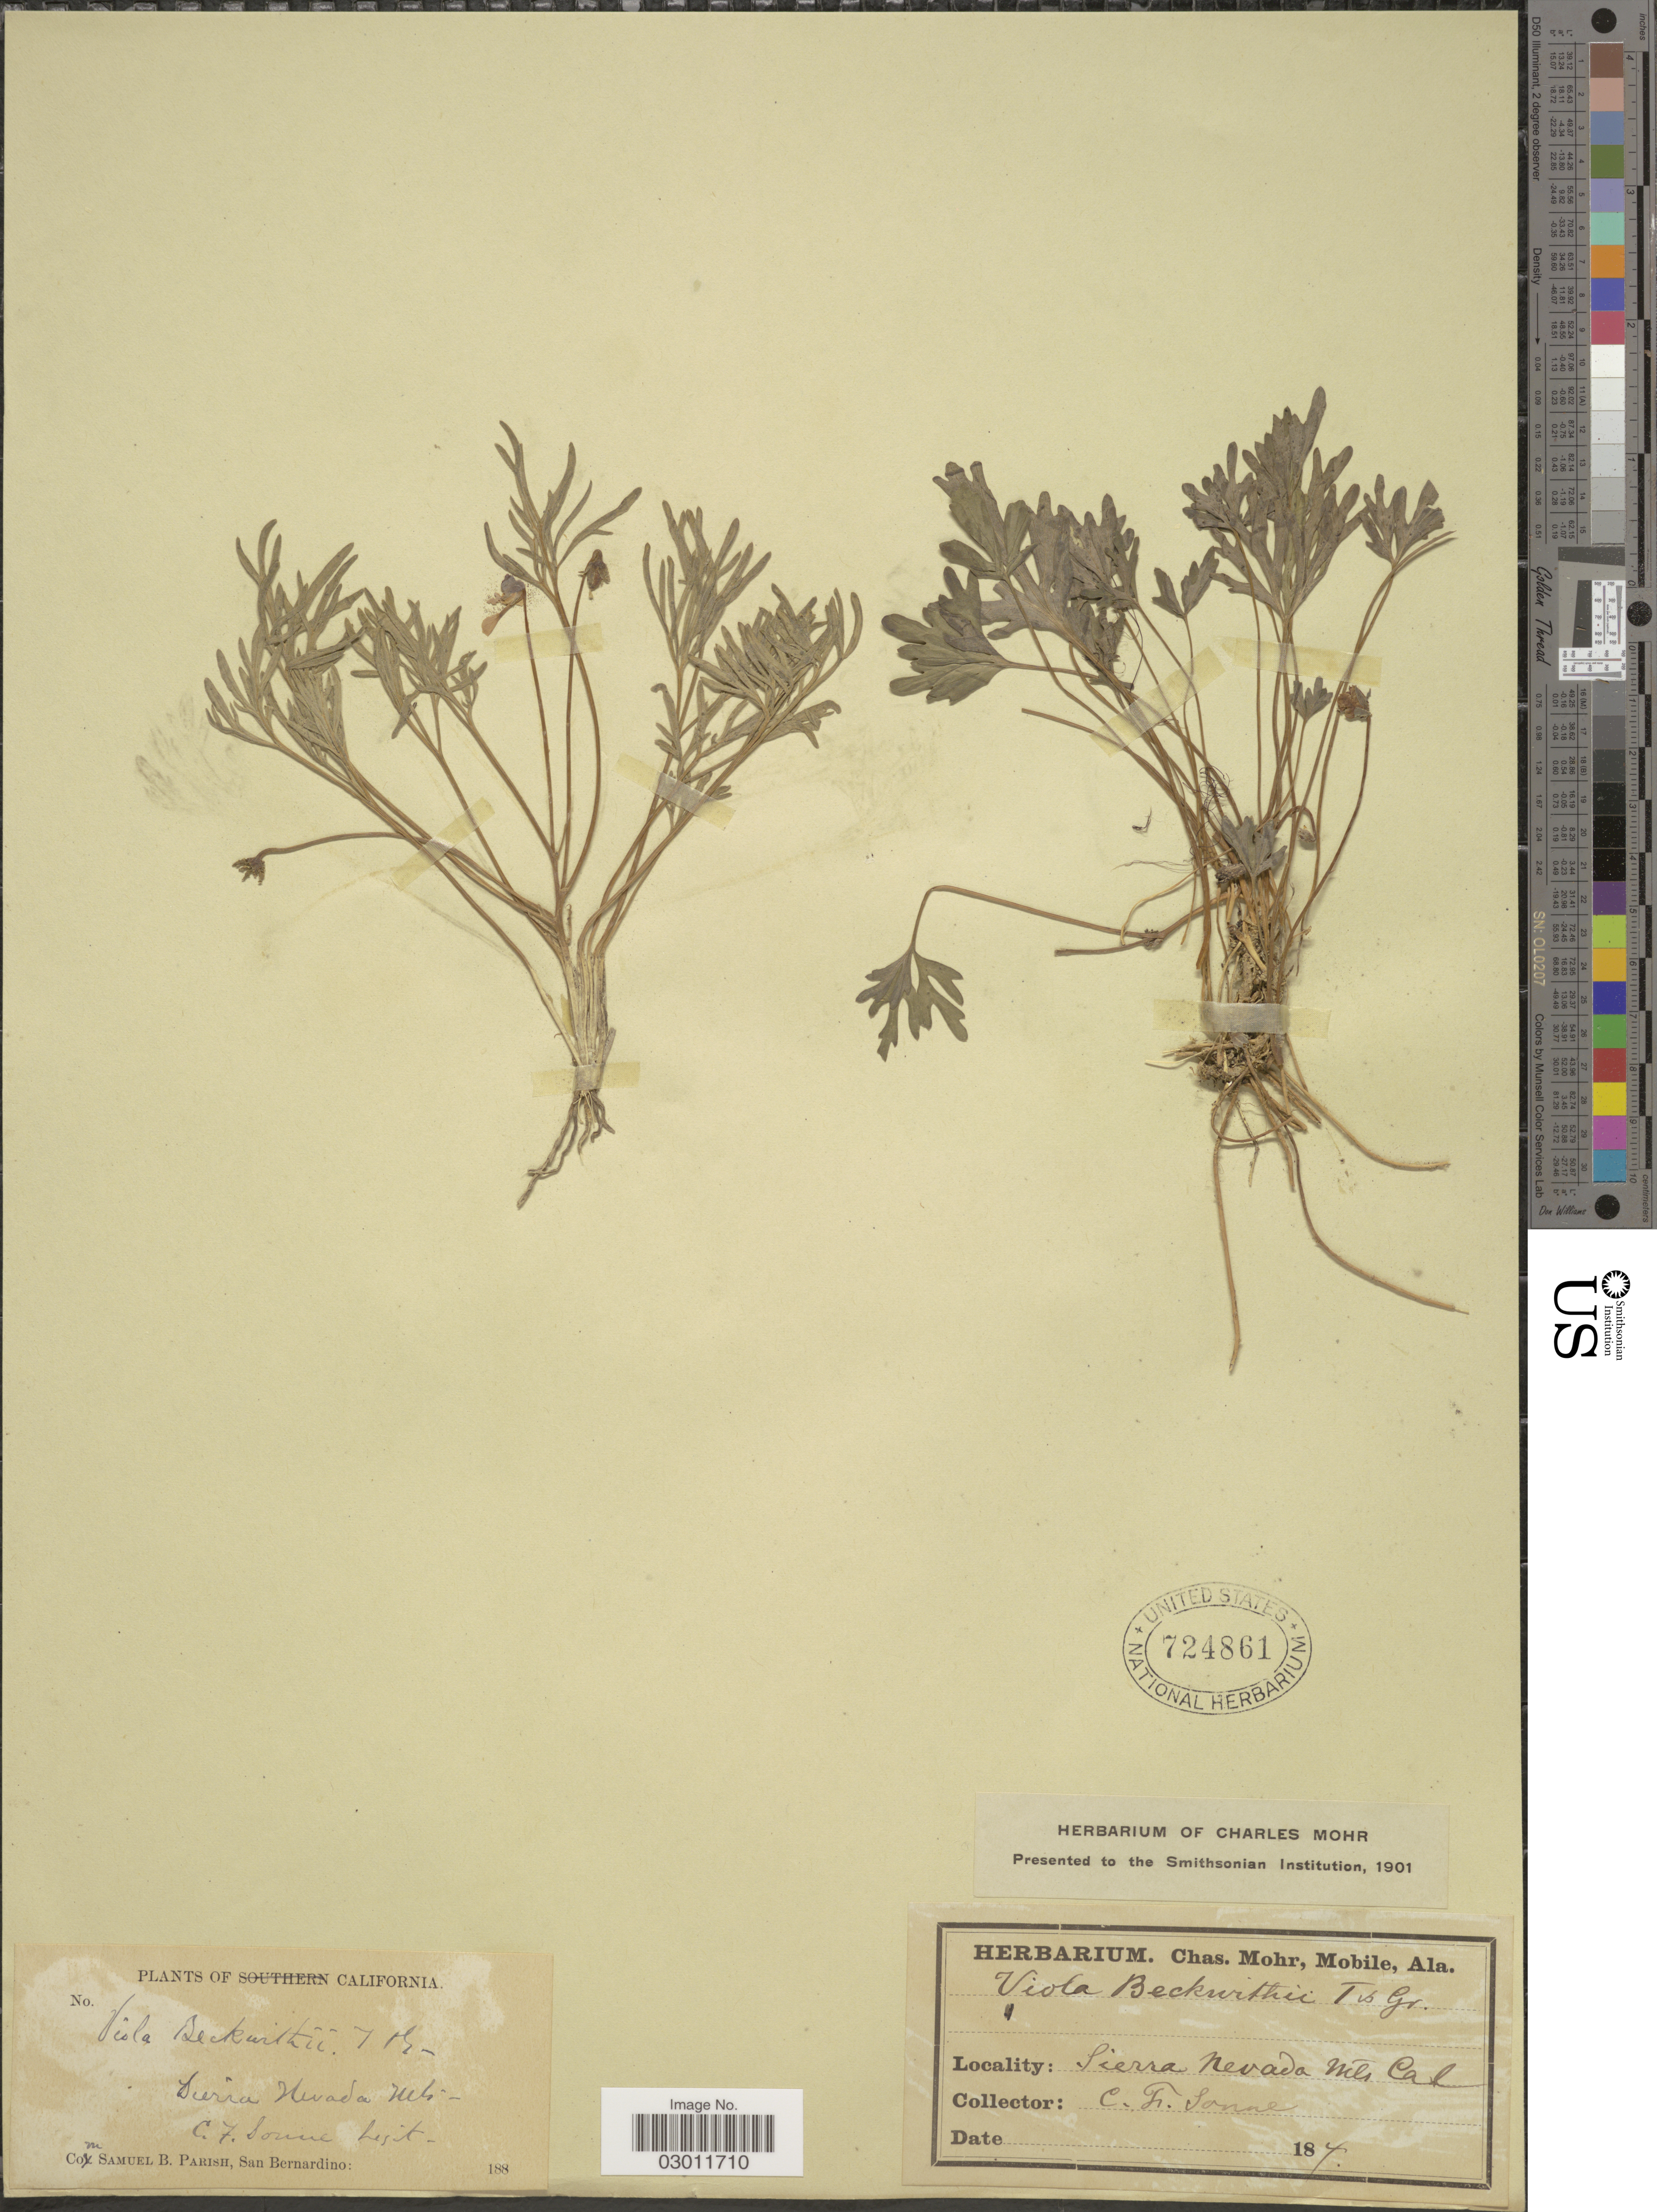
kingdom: Plantae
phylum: Tracheophyta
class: Magnoliopsida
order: Malpighiales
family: Violaceae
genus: Viola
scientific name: Viola beckwithii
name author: Torr.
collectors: C. Sonne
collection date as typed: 187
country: United States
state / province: California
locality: Sierra Nevada Mts.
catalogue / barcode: US 724861